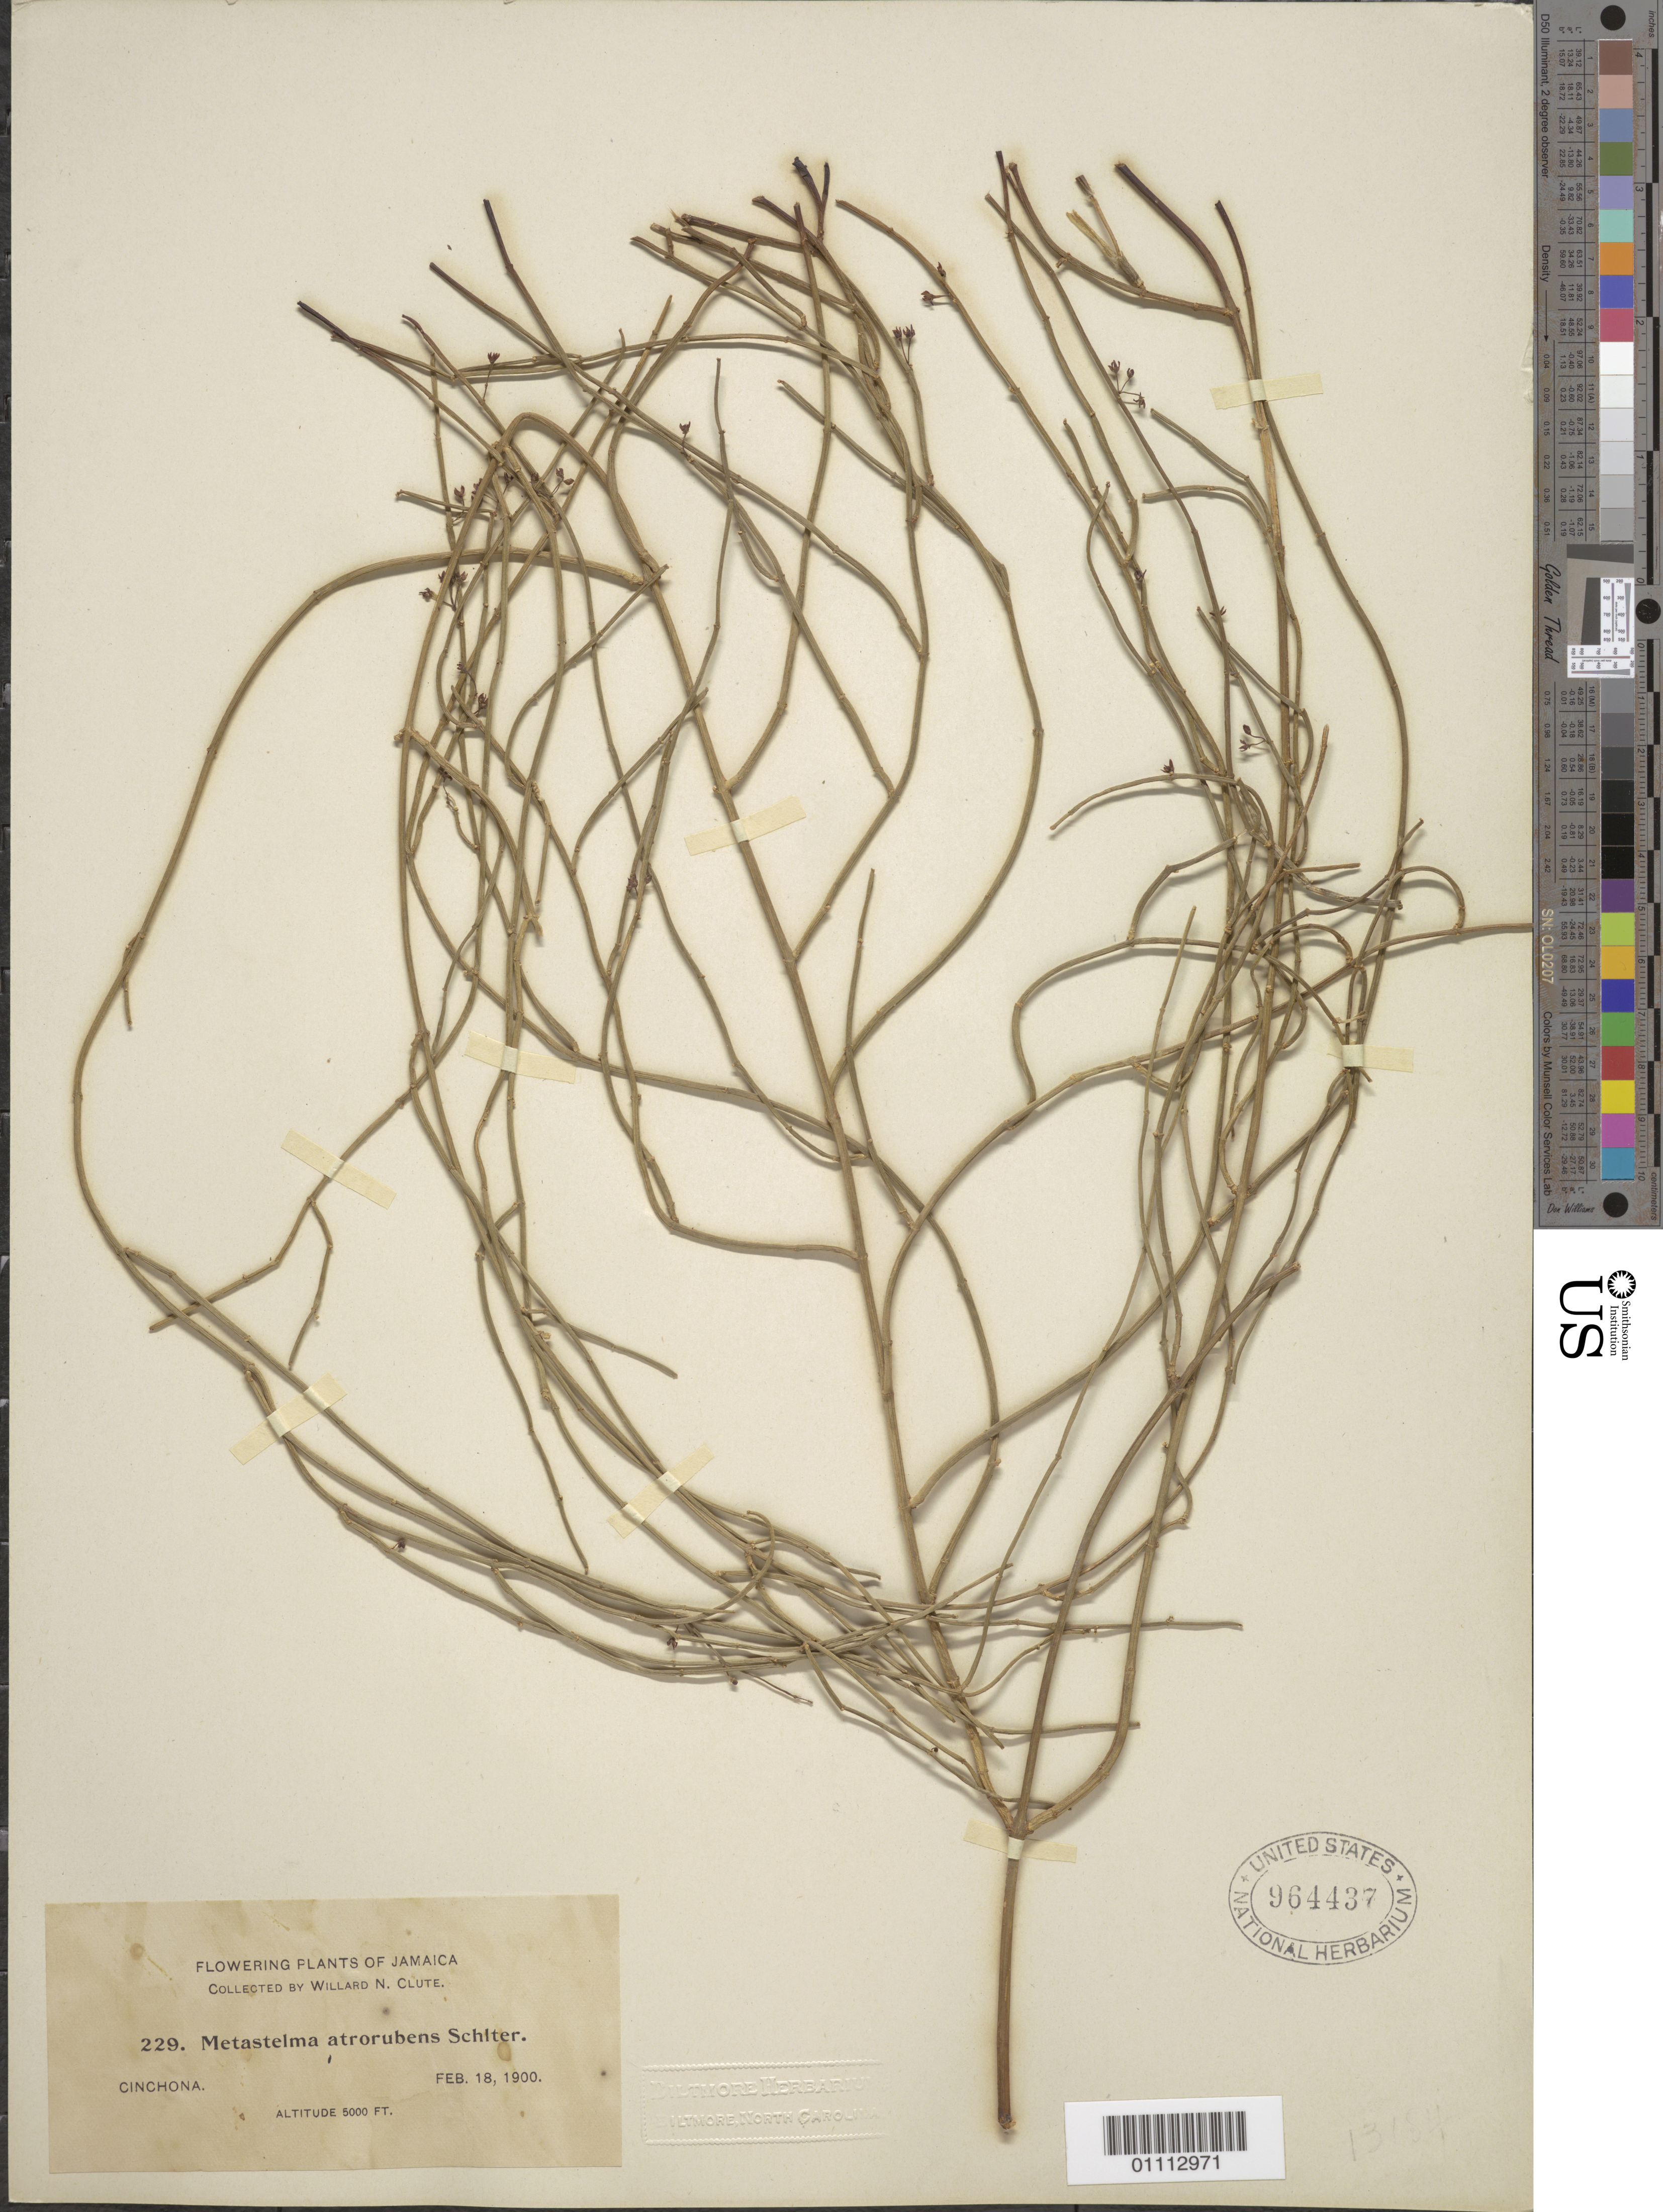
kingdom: Plantae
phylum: Tracheophyta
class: Magnoliopsida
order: Gentianales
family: Apocynaceae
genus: Cynanchum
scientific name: Cynanchum atrorubens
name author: (Schltr.) Alain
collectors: W. N. Clute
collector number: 229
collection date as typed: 18 Feb 1900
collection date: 1900-02-18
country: Jamaica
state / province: Saint Andrew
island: Jamaica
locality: Cinchona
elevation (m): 1524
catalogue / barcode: US 964437